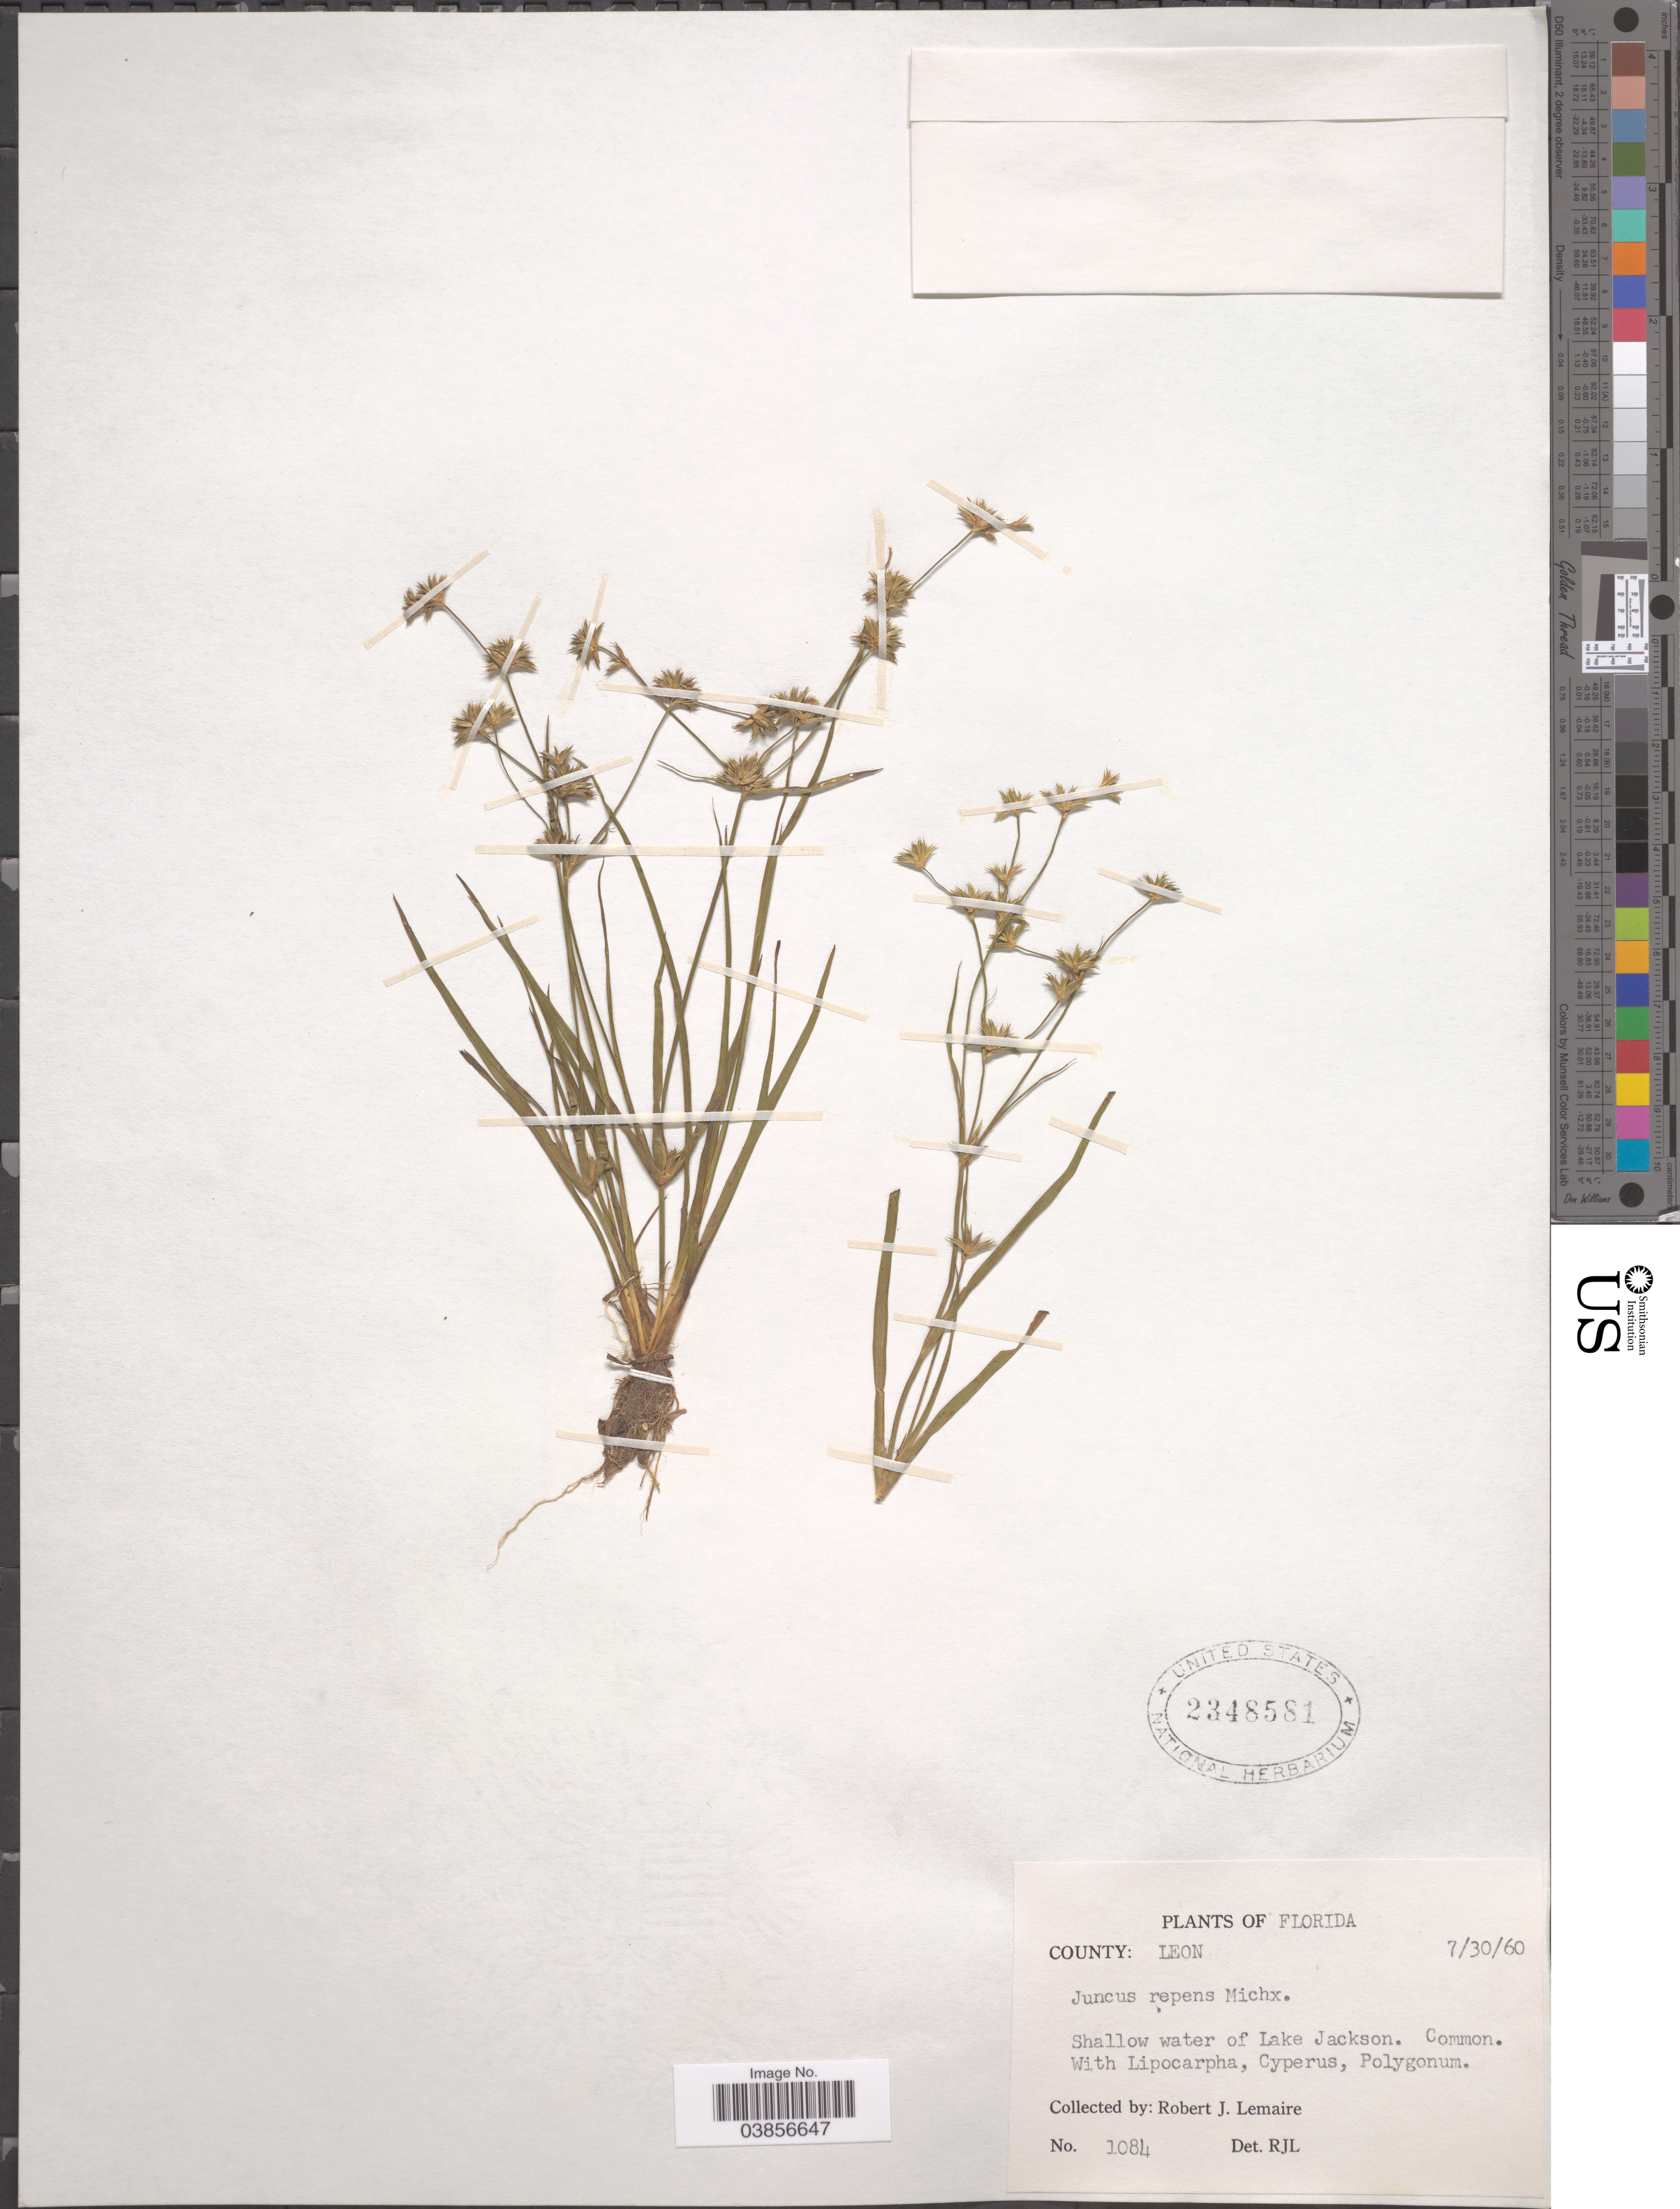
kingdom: Plantae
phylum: Tracheophyta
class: Liliopsida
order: Poales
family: Juncaceae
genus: Juncus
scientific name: Juncus repens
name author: Michx.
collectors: R. J. Lemaire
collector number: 1084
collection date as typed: Transcribed d/m/y: 30/7/60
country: United States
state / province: Florida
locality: County: Leon. Shallow water of Lake Jackson.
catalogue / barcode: US 2348581